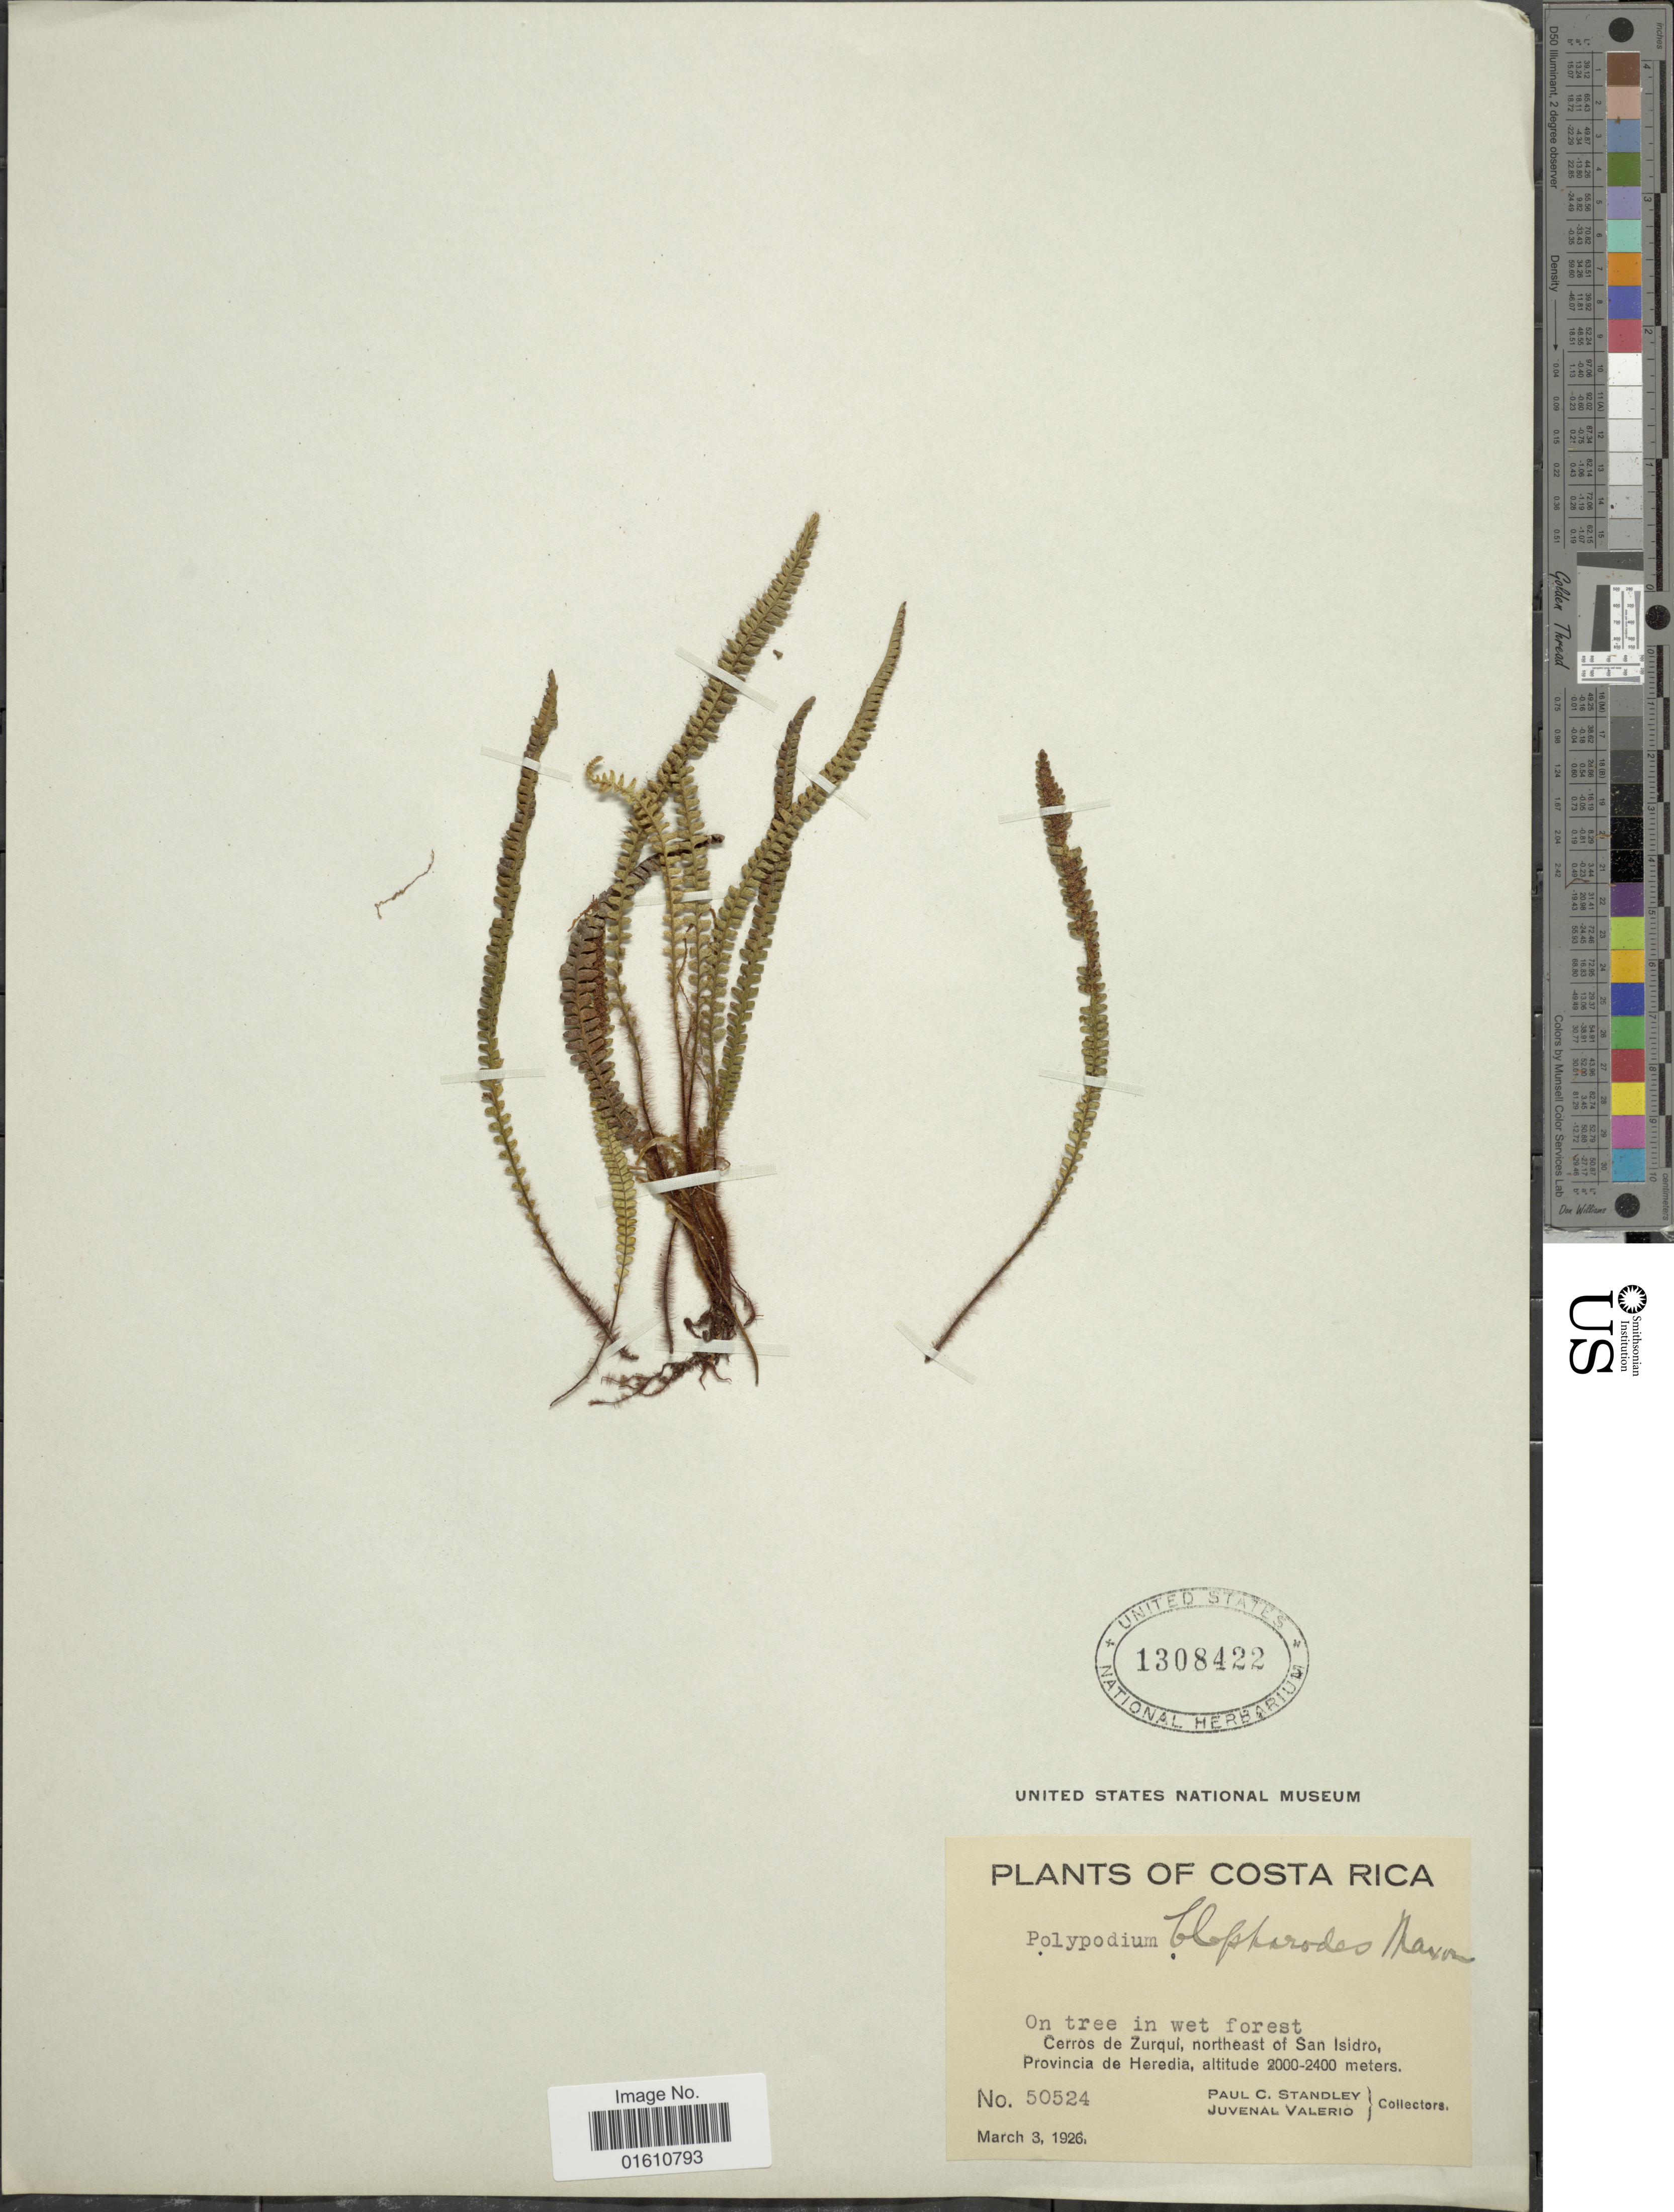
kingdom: Plantae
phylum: Tracheophyta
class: Polypodiopsida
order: Polypodiales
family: Polypodiaceae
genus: Moranopteris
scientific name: Moranopteris taenifolia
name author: (Jenman) R. Y. Hirai & J. Prado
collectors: P. C. Standley & J. Valerio R.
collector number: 50524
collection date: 1926-03-03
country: Costa Rica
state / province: Heredia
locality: Cerros de Zurqui, northeast of San Isidro, Provincia de Heredia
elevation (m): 2000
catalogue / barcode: US 1308422